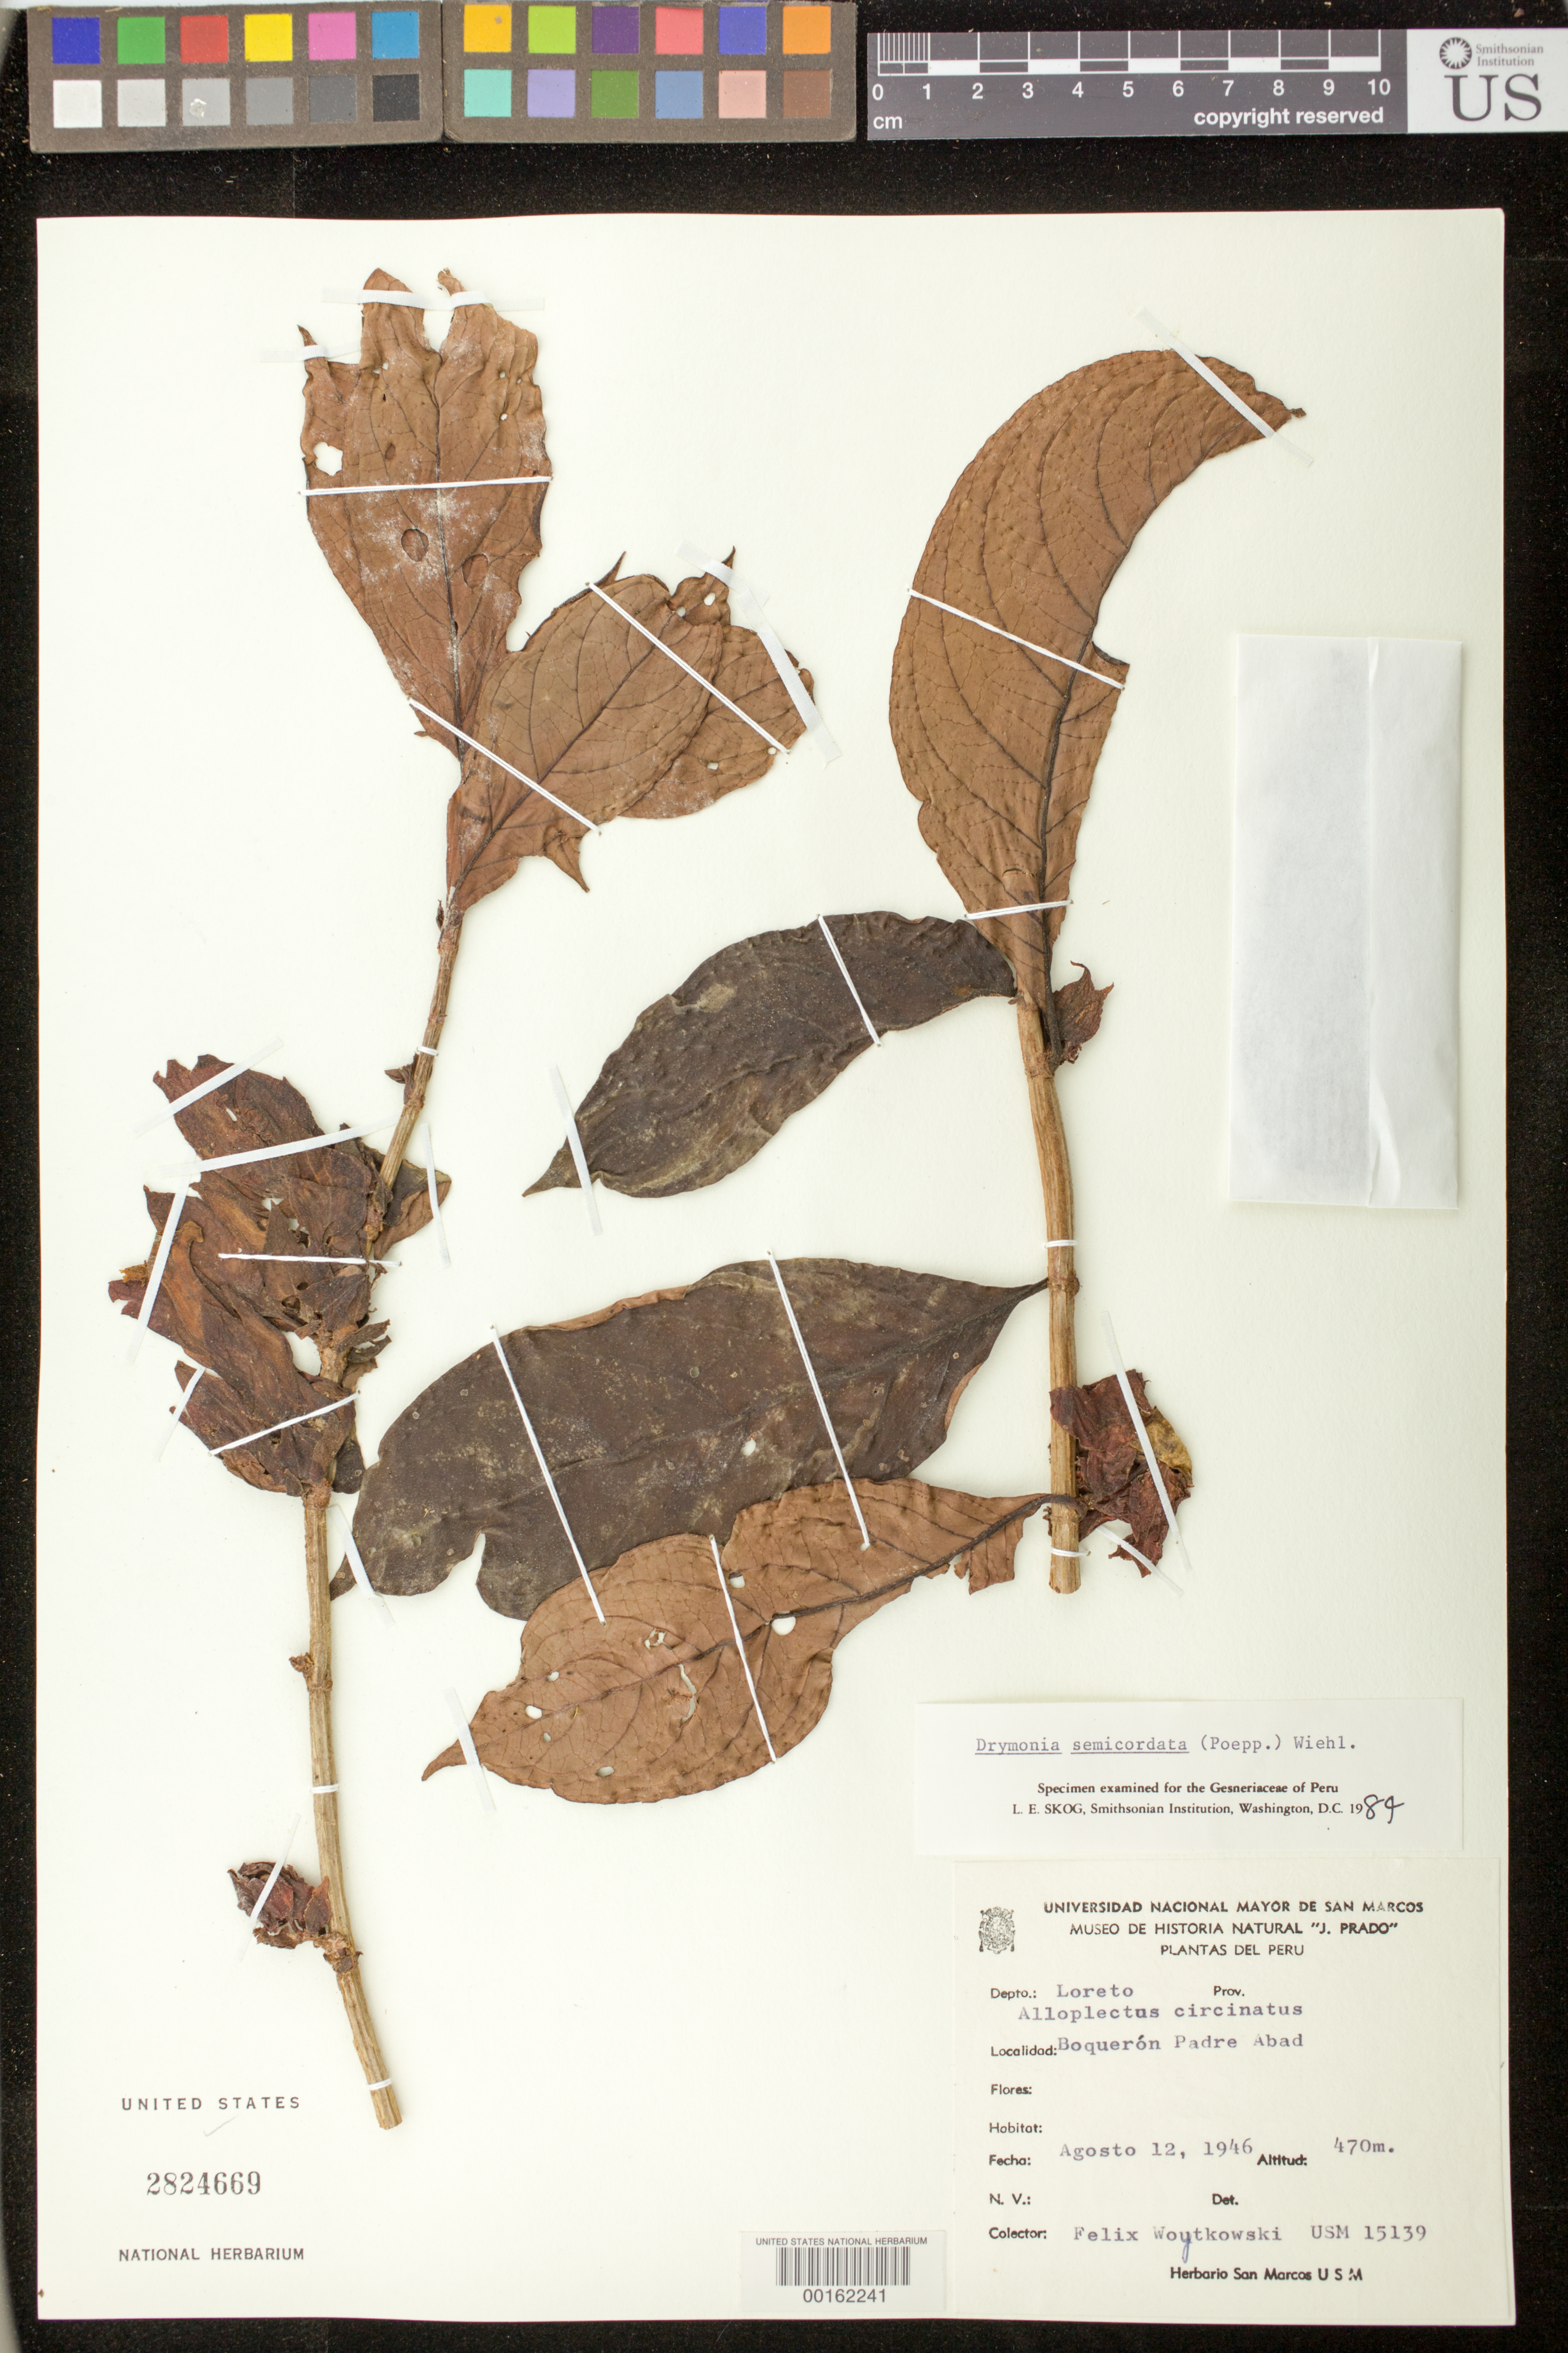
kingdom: Plantae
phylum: Tracheophyta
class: Magnoliopsida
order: Lamiales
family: Gesneriaceae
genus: Drymonia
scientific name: Drymonia semicordata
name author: (Poepp.) Wiehler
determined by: Clark, J. L., (SEL), The Marie Selby Botanical Garden (UNITED STATES)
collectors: F. Woytkowski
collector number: USM 15139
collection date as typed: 12 Aug 1946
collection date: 1946-08-12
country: Peru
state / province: Ucayali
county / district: Padre Abad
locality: ("Loreto") Boqueron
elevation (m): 470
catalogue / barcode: US 2824669